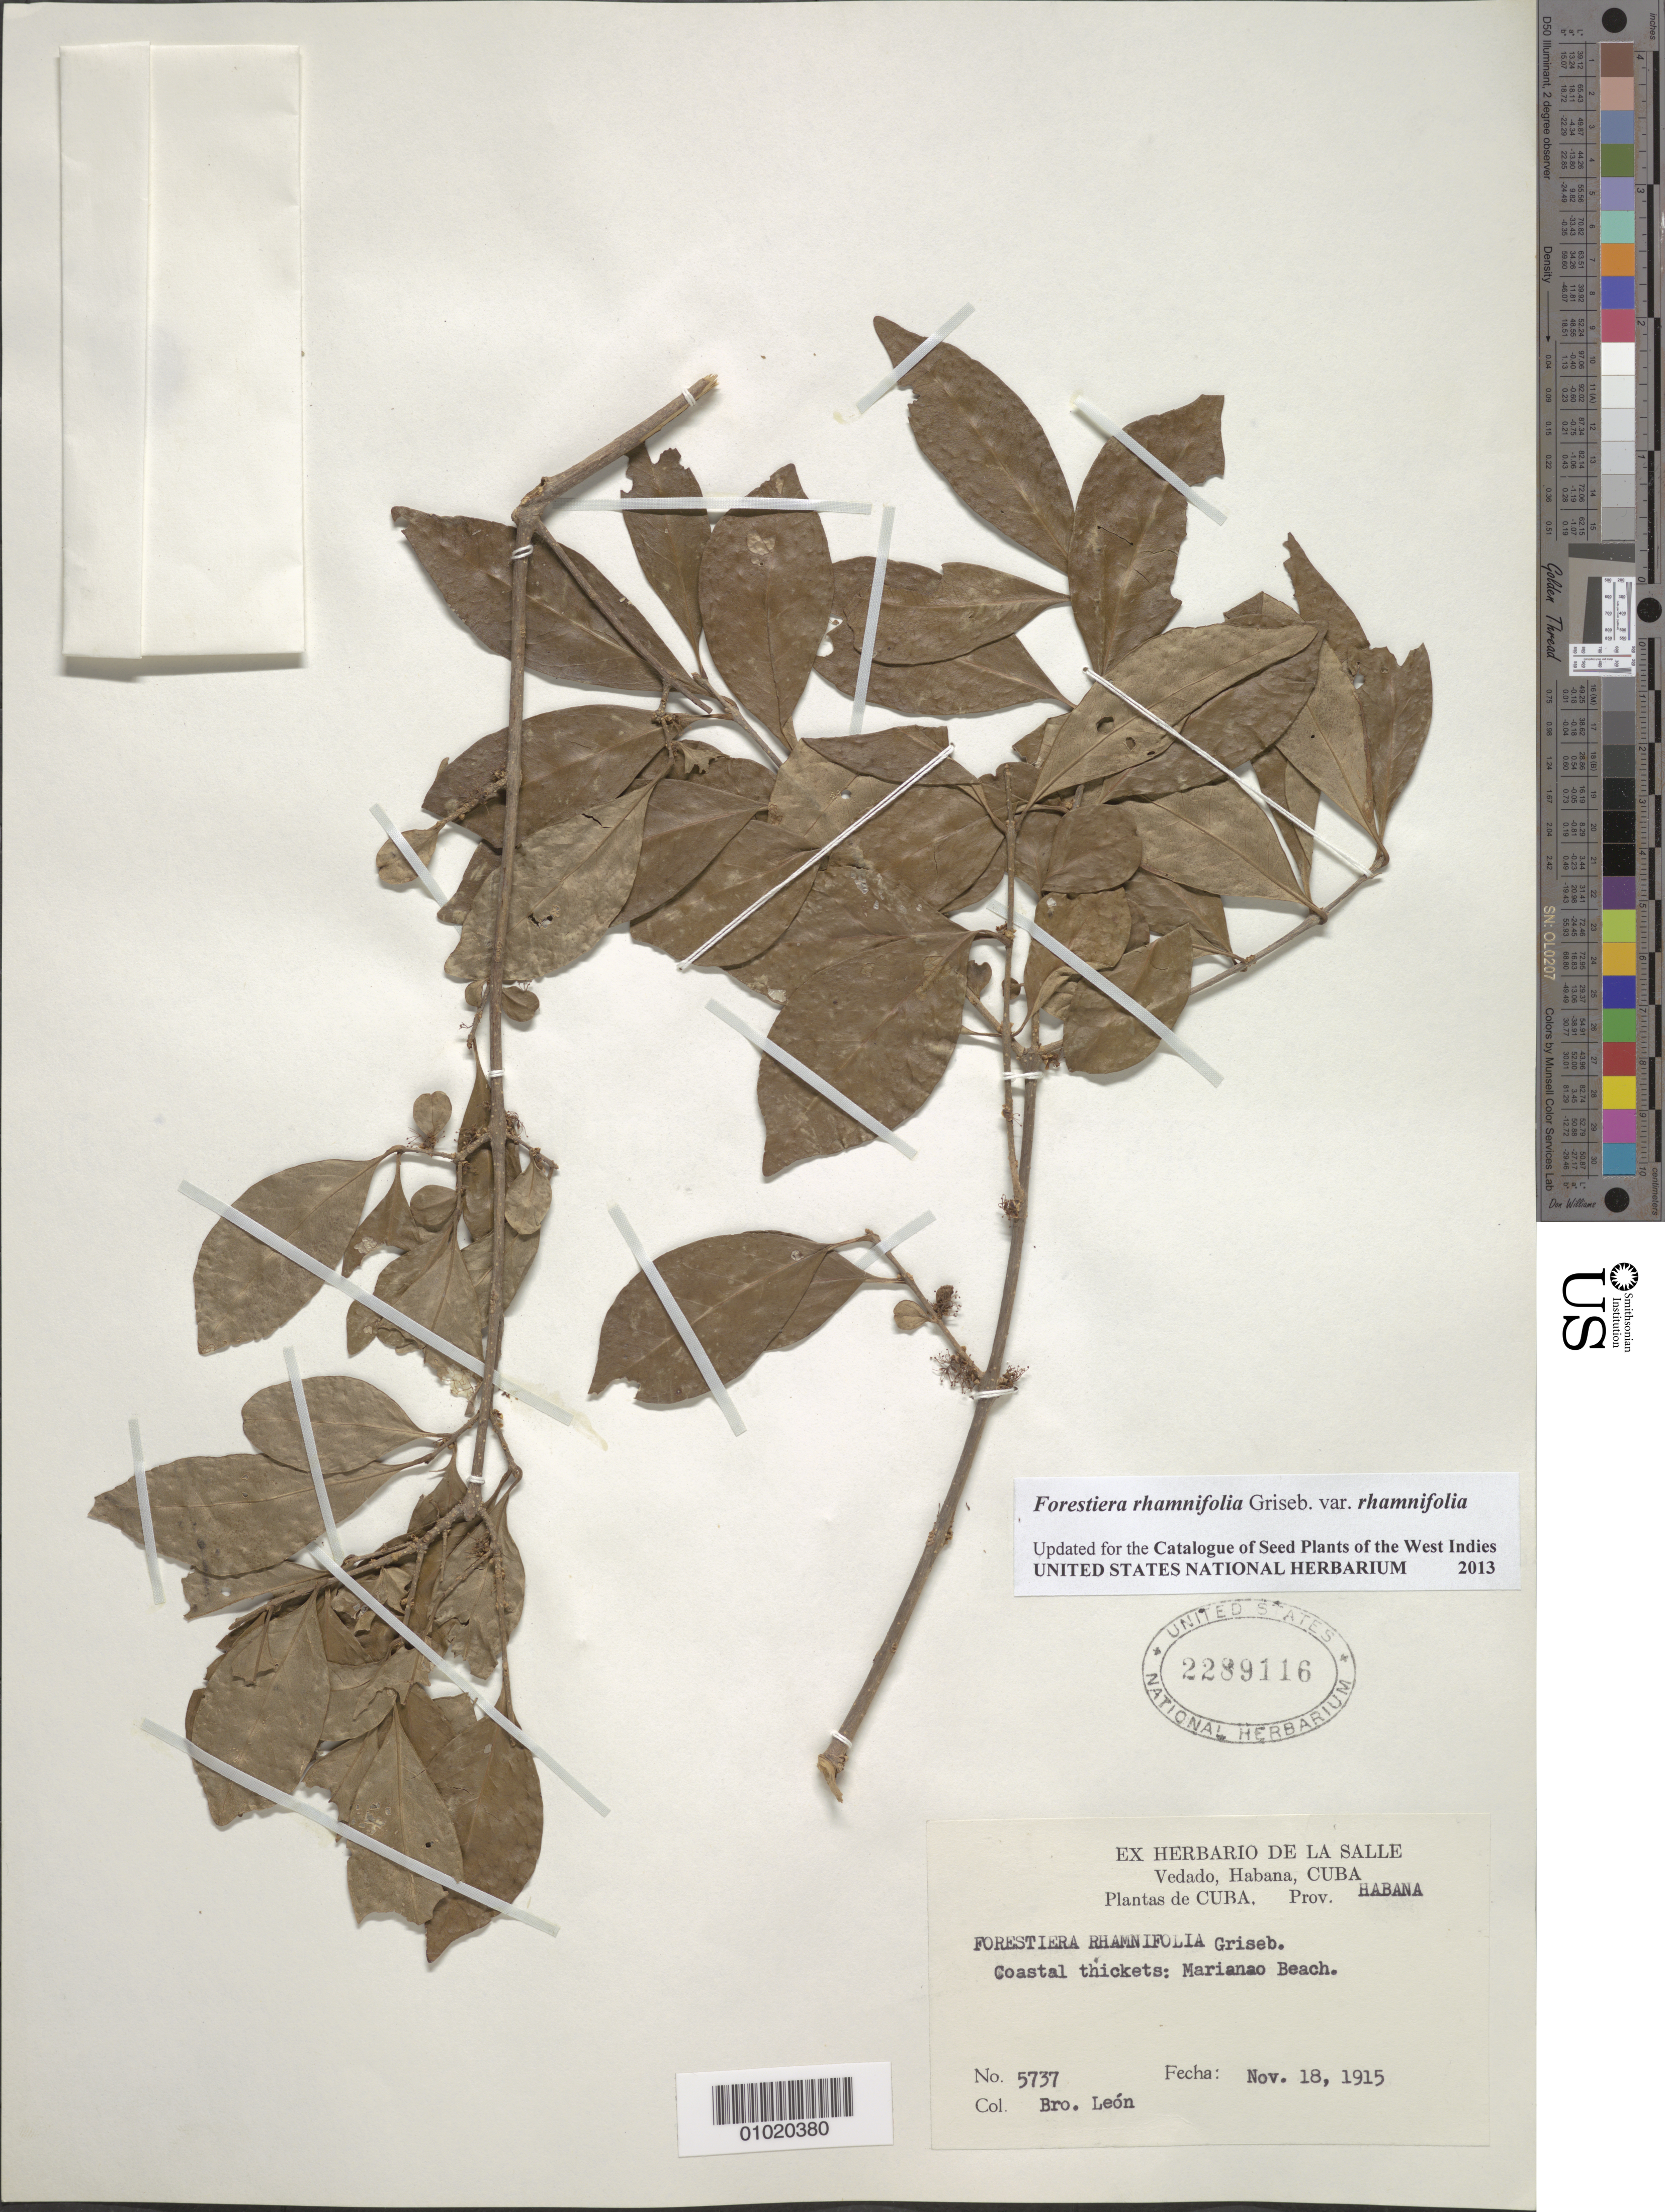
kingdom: Plantae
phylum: Tracheophyta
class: Magnoliopsida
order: Lamiales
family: Oleaceae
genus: Forestiera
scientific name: Forestiera rhamnifolia var. rhamnifolia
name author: Griseb.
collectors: Bro. León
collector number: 5737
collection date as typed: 18 Nov 1915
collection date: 1915-11-18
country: Cuba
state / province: La Habana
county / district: Municipio Playa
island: Cuba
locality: Coastal thickets; Marianao Beach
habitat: Coastal thickets.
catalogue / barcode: US 2289116